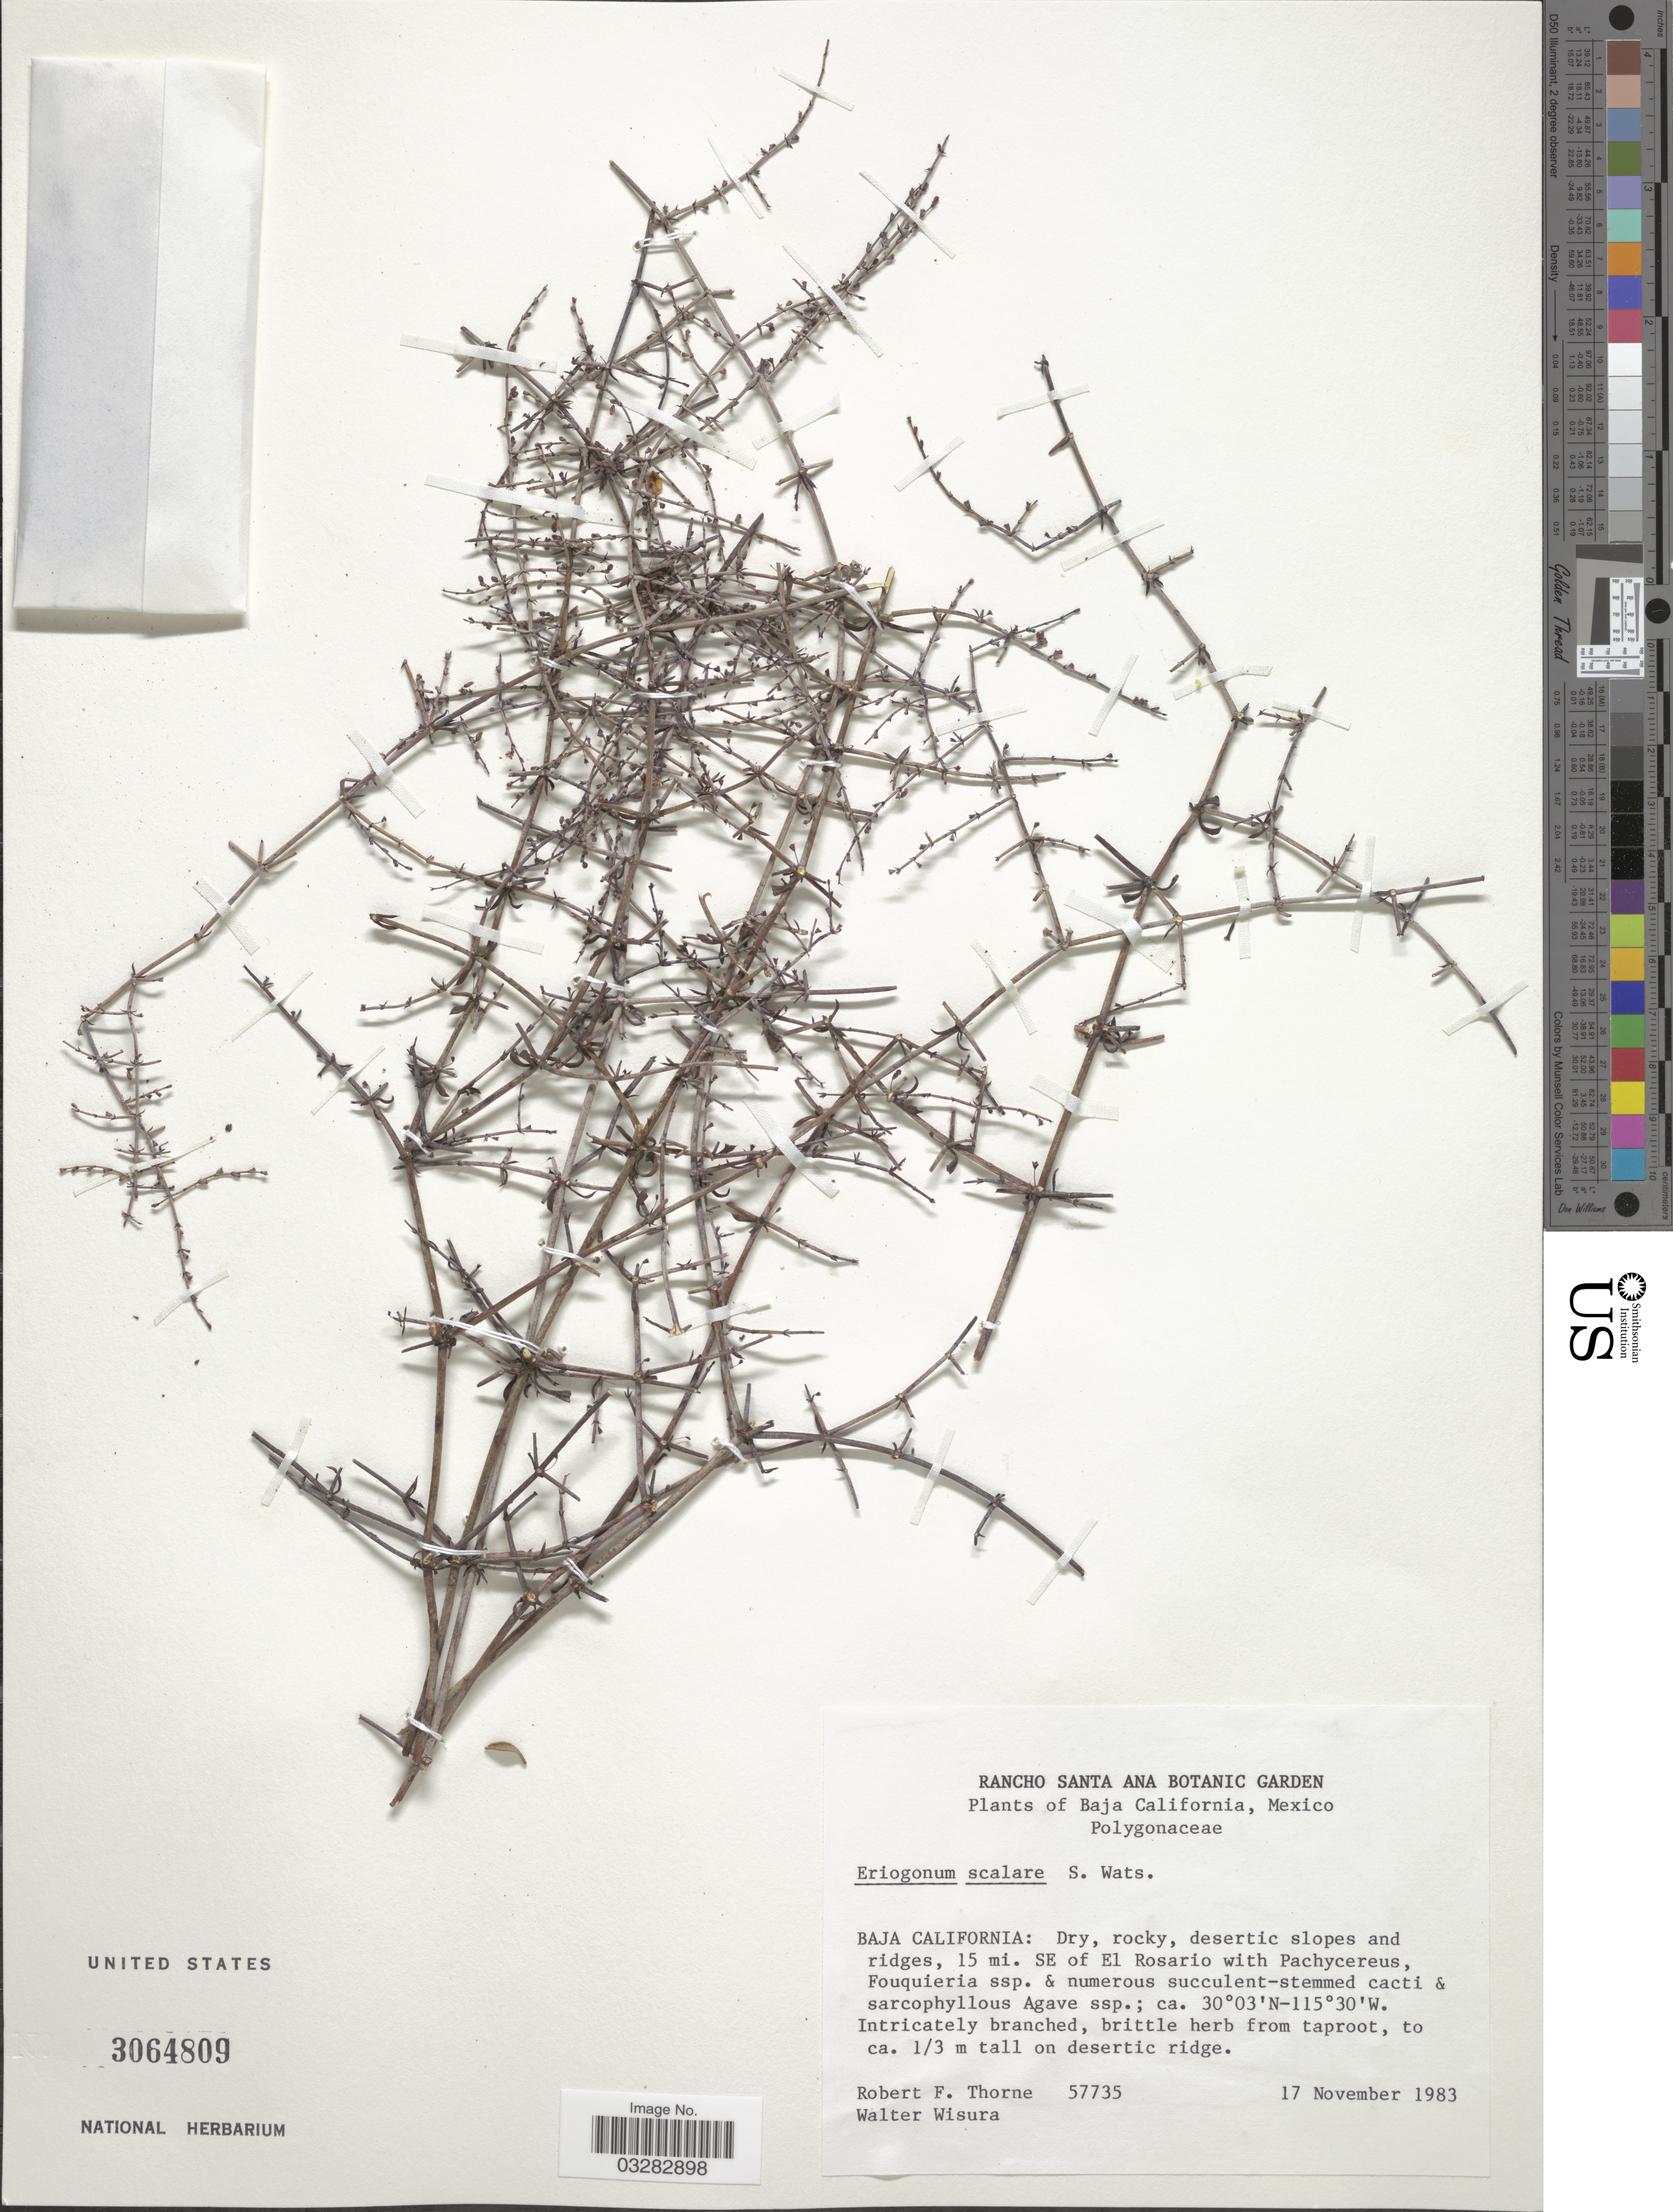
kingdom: Plantae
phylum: Tracheophyta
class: Magnoliopsida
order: Caryophyllales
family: Polygonaceae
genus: Eriogonum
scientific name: Eriogonum scalare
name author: S. Watson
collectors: R. F. Thorne & W. Wisura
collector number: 57735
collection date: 1983-11-17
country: Mexico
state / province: Baja California Norte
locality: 15 mi. SE of El Rosario.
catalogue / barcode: US 3064809